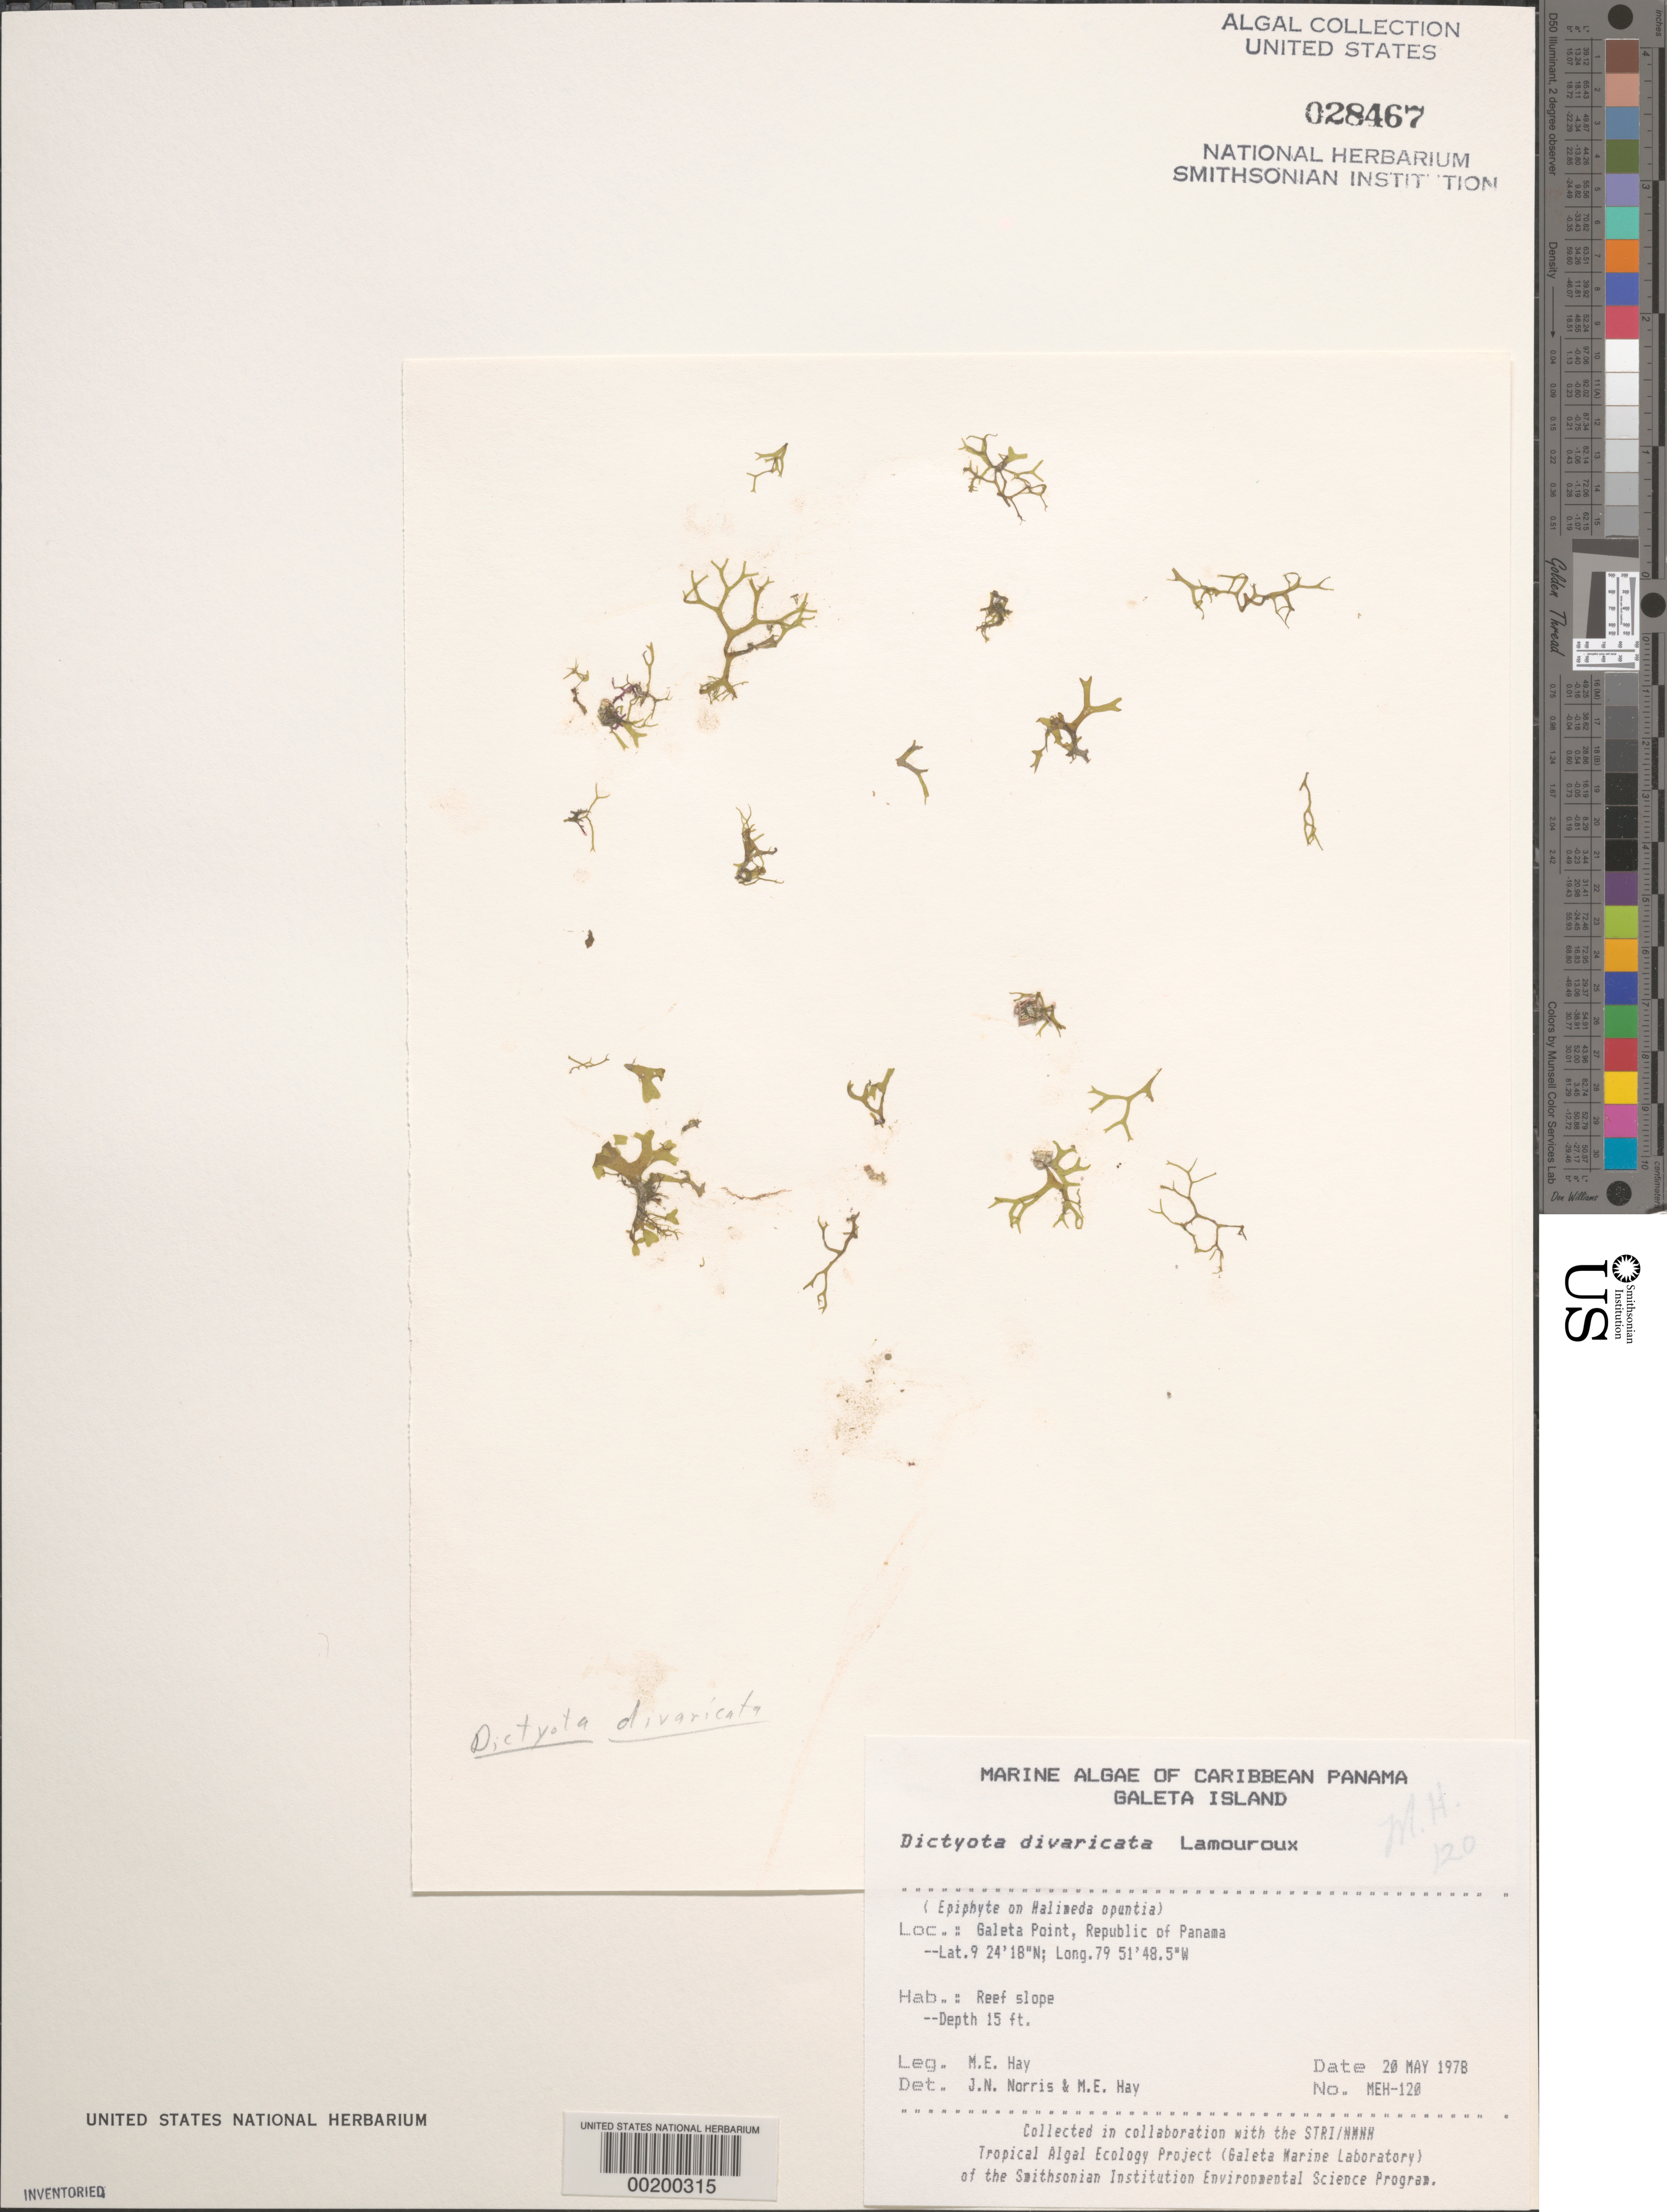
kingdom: Chromista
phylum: Ochrophyta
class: Phaeophyceae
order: Dictyotales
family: Dictyotaceae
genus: Dictyota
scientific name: Dictyota divaricata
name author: J.V.Lamouroux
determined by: Norris, J. N.; Hay, M. E.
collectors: M. E. Hay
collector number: MEH-120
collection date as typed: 20 May 1978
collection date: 1978-05-20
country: Panama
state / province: Colón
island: Galeta Island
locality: Galeta Point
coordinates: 9 24' 18" N, 79 51' 48.5" W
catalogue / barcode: US 28467